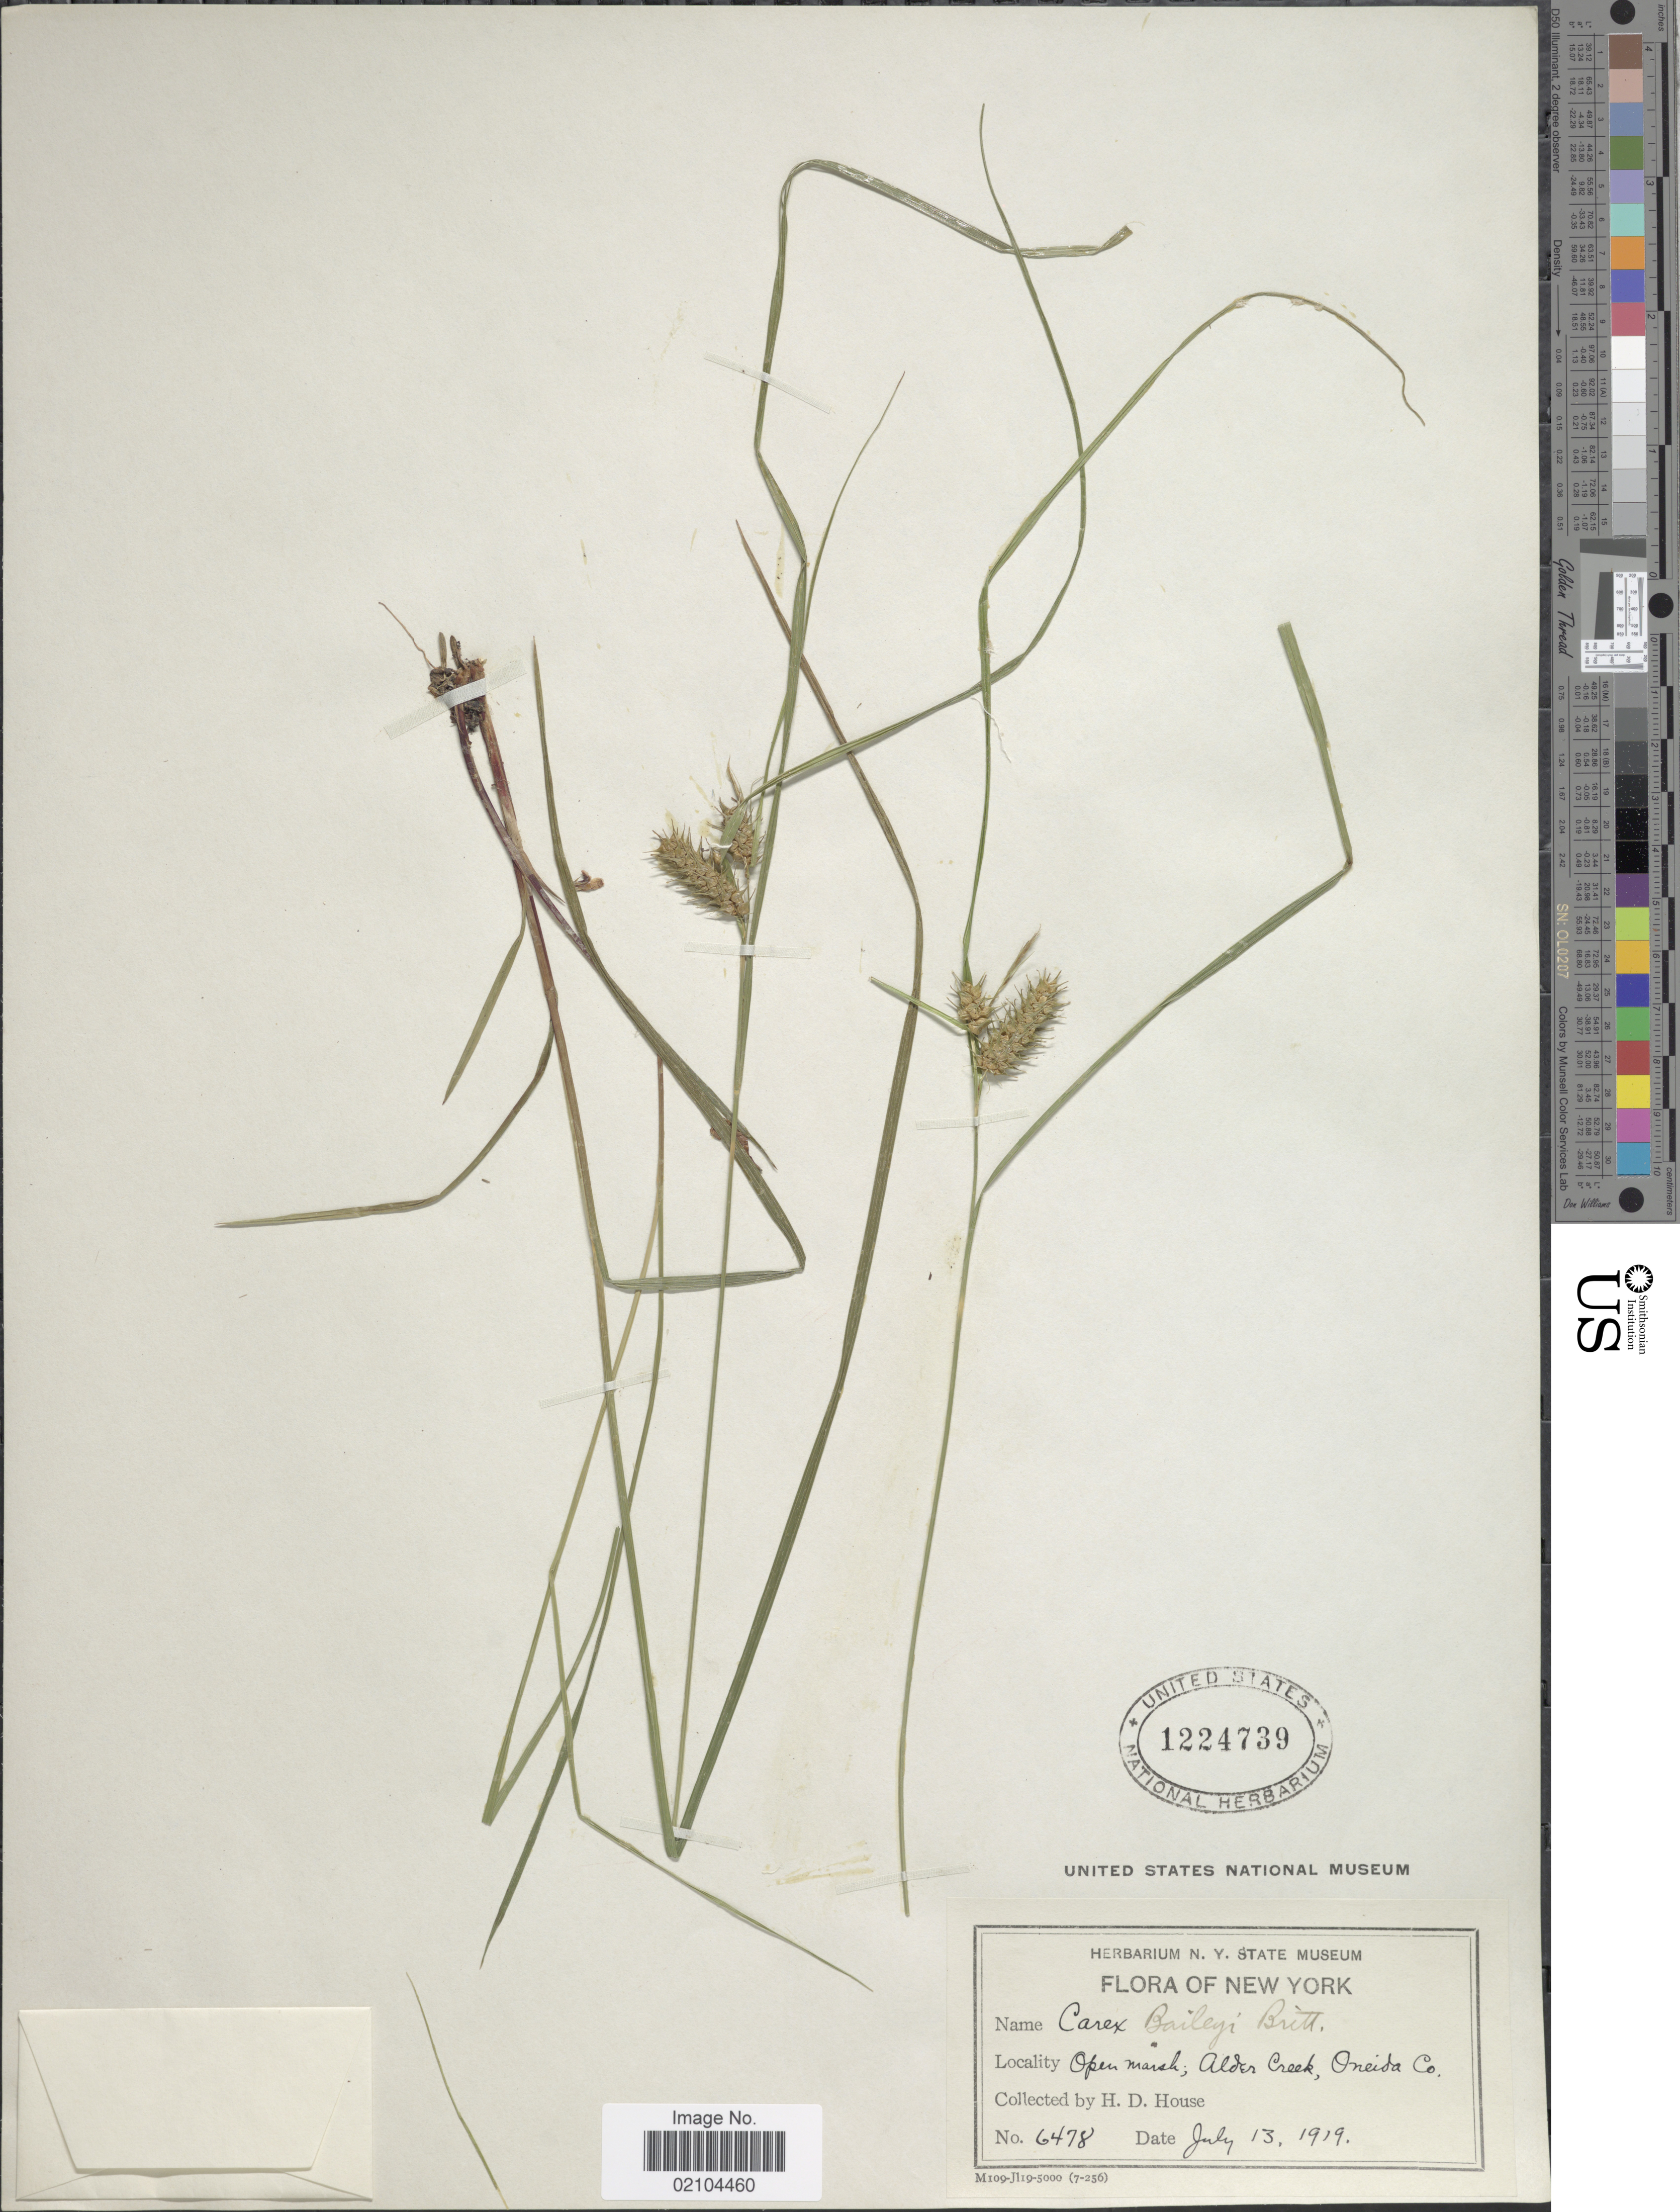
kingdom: Plantae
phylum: Tracheophyta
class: Liliopsida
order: Poales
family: Cyperaceae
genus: Carex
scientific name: Carex baileyi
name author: Britton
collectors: H. D. House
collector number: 6478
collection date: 1919-07-13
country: United States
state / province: New York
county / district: Oneida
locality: Open marsh, Alder Creek, Oneida Co.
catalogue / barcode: US 1224739